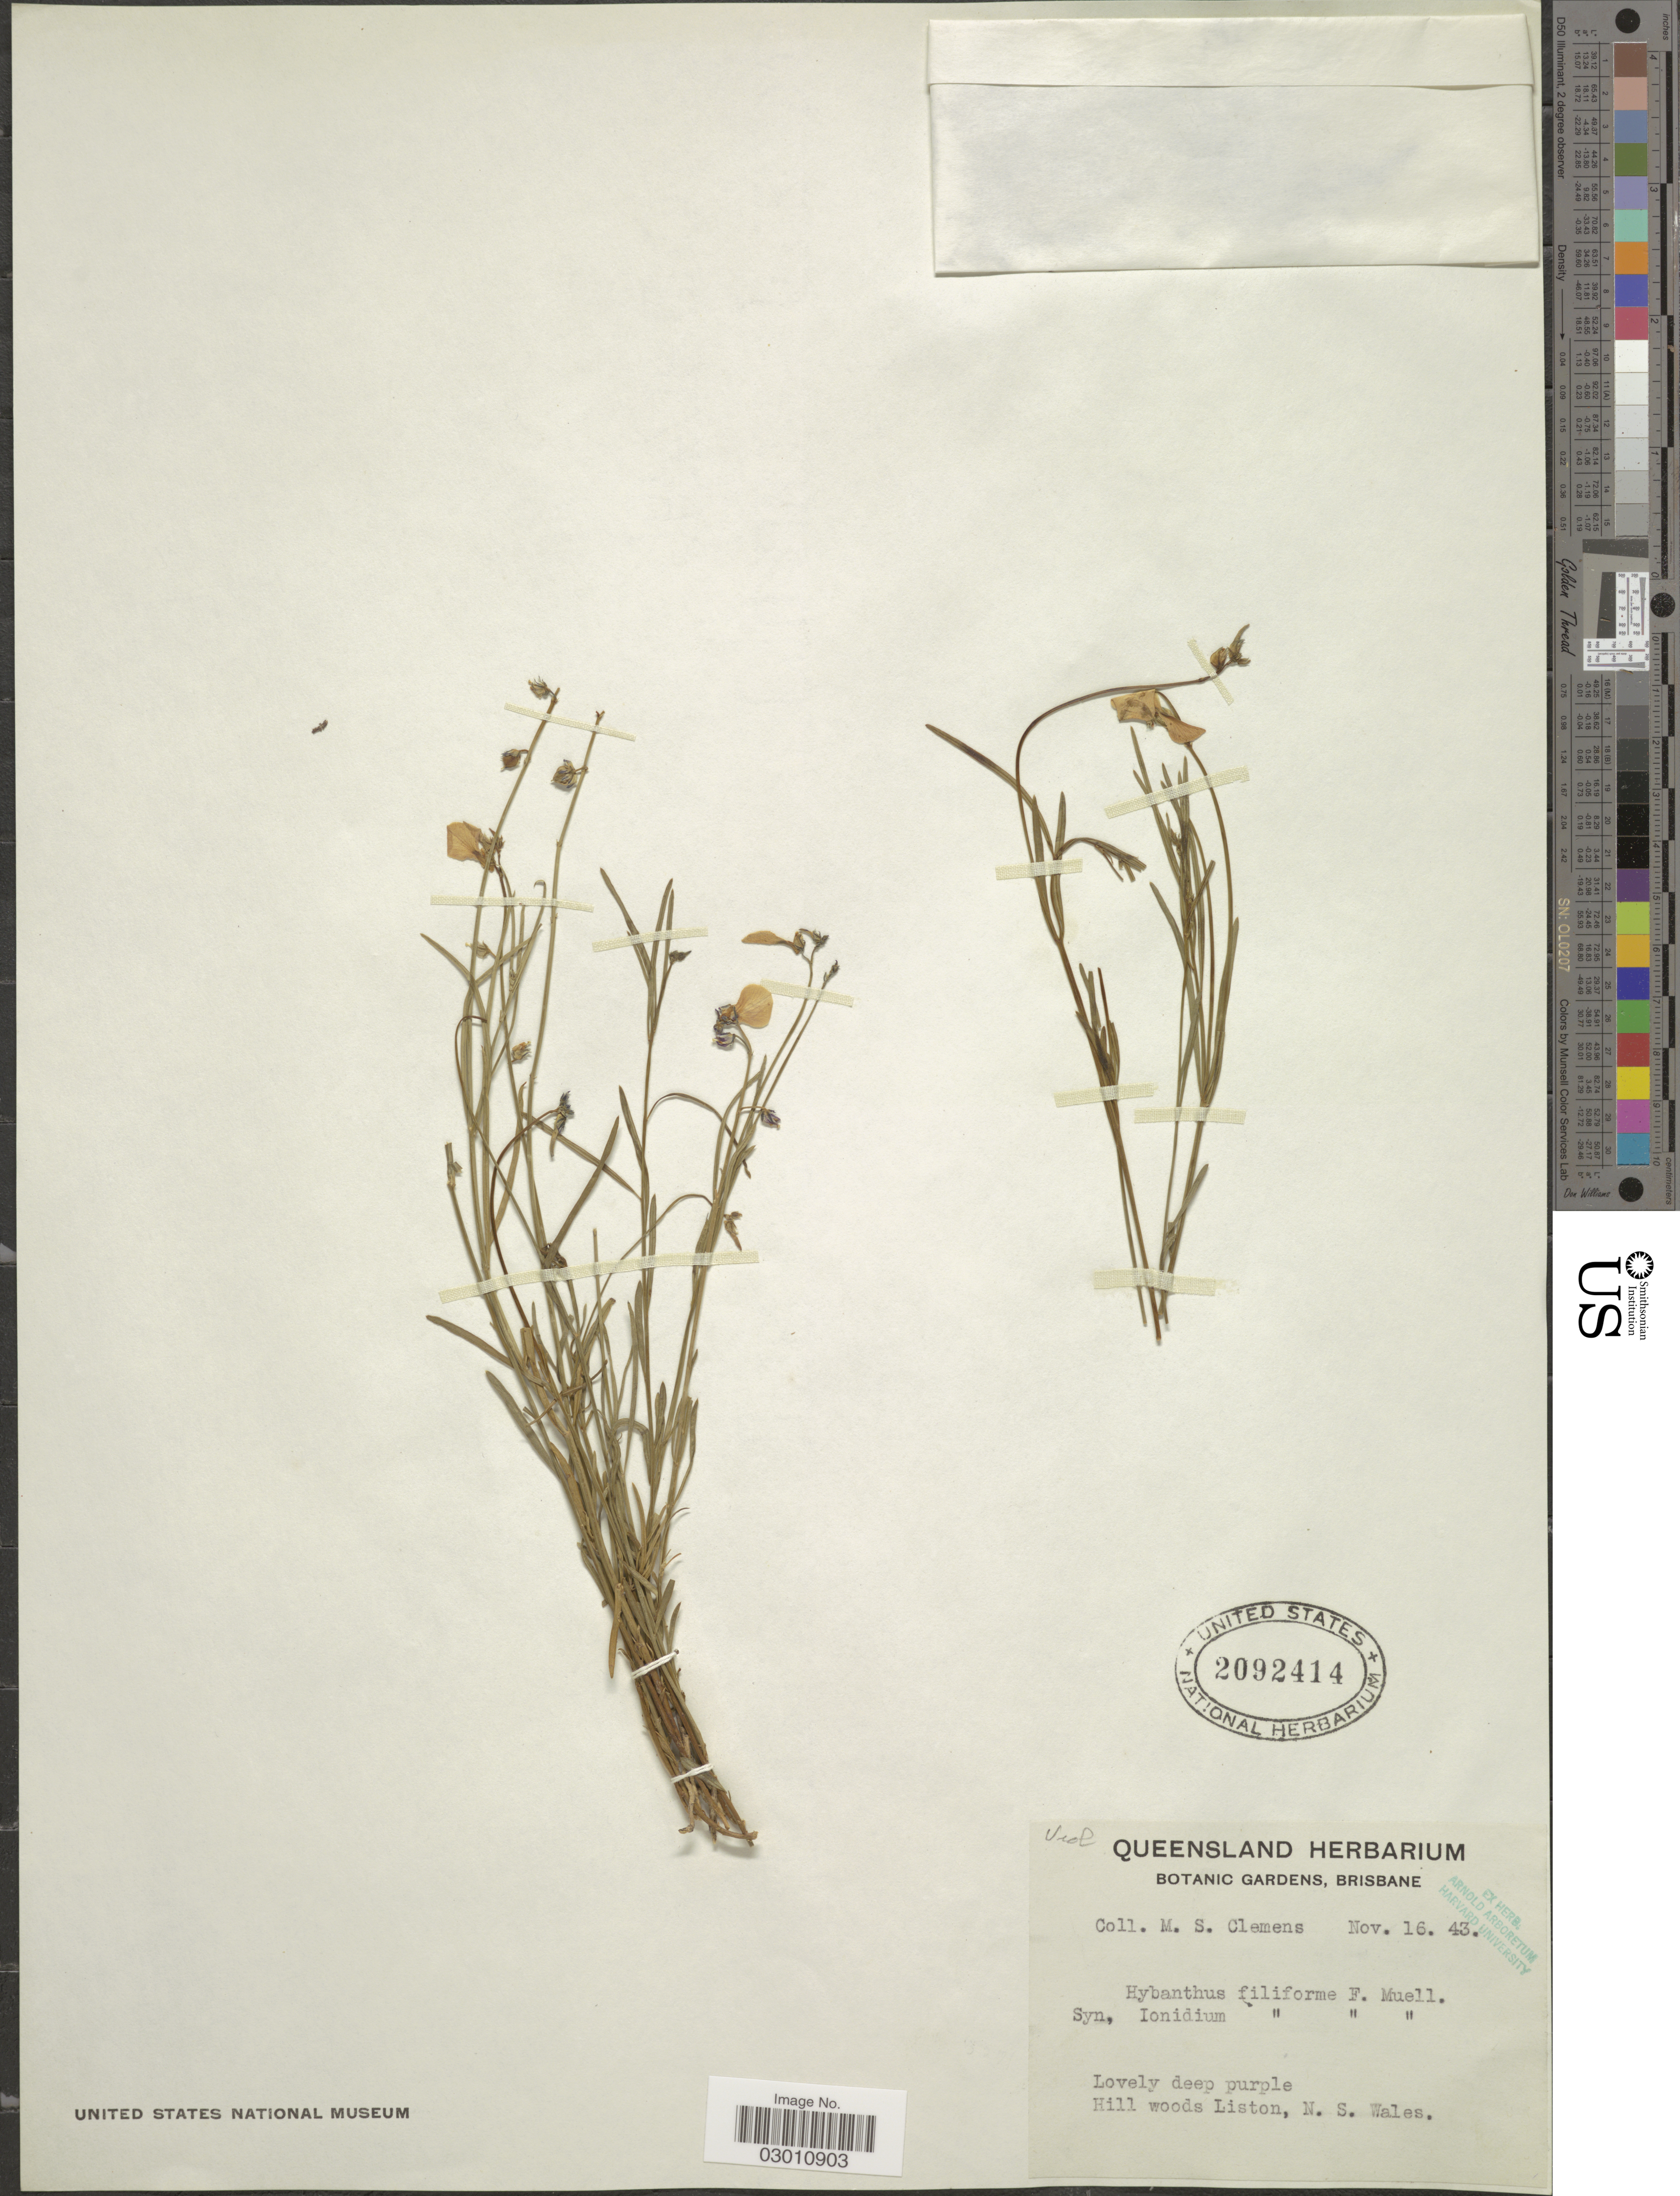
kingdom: Plantae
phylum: Tracheophyta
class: Magnoliopsida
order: Malpighiales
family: Violaceae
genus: Pigea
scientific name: Pigea monopetala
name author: (Schult.) Ging.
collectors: M. S. Clemens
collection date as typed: Transcribed d/m/y: 16/11/43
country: Australia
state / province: New South Wales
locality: Hill woods Liston.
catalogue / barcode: US 2092414